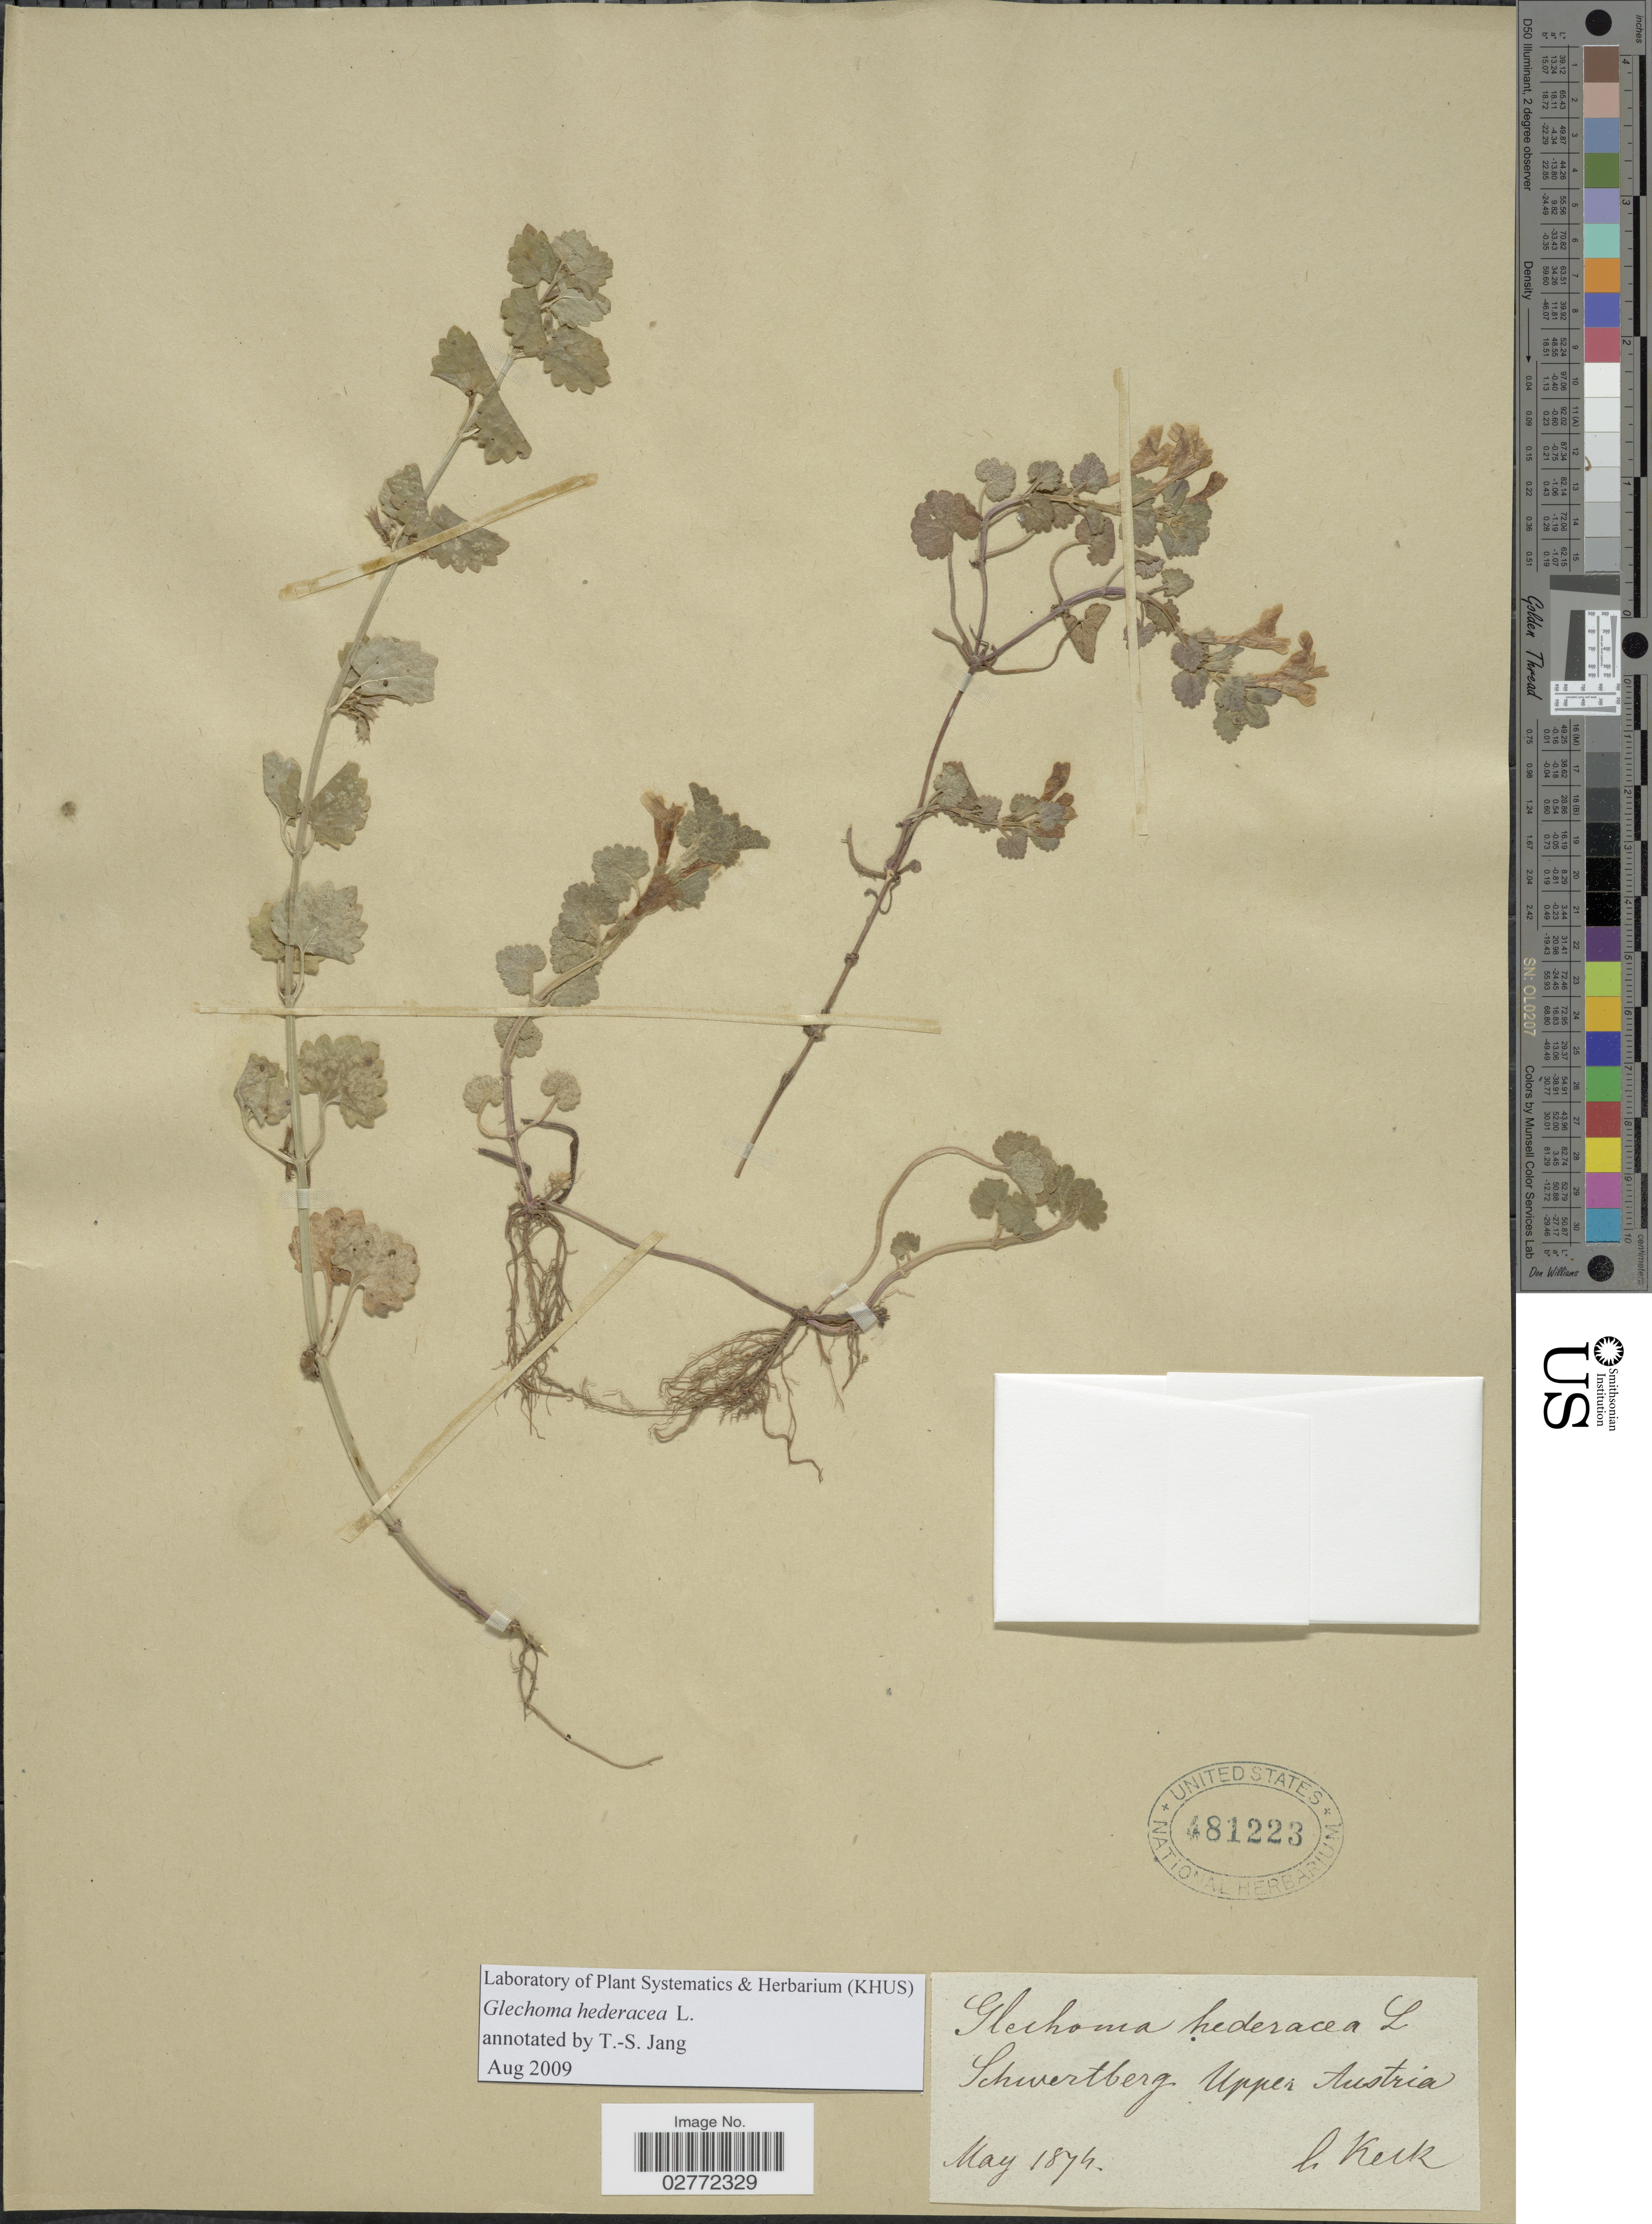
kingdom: Plantae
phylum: Tracheophyta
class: Magnoliopsida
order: Lamiales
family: Lamiaceae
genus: Glechoma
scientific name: Glechoma hederacea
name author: L.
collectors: Kerk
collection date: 1874-05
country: Austria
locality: Schwertberg. Upper Austria.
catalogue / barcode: US 481223